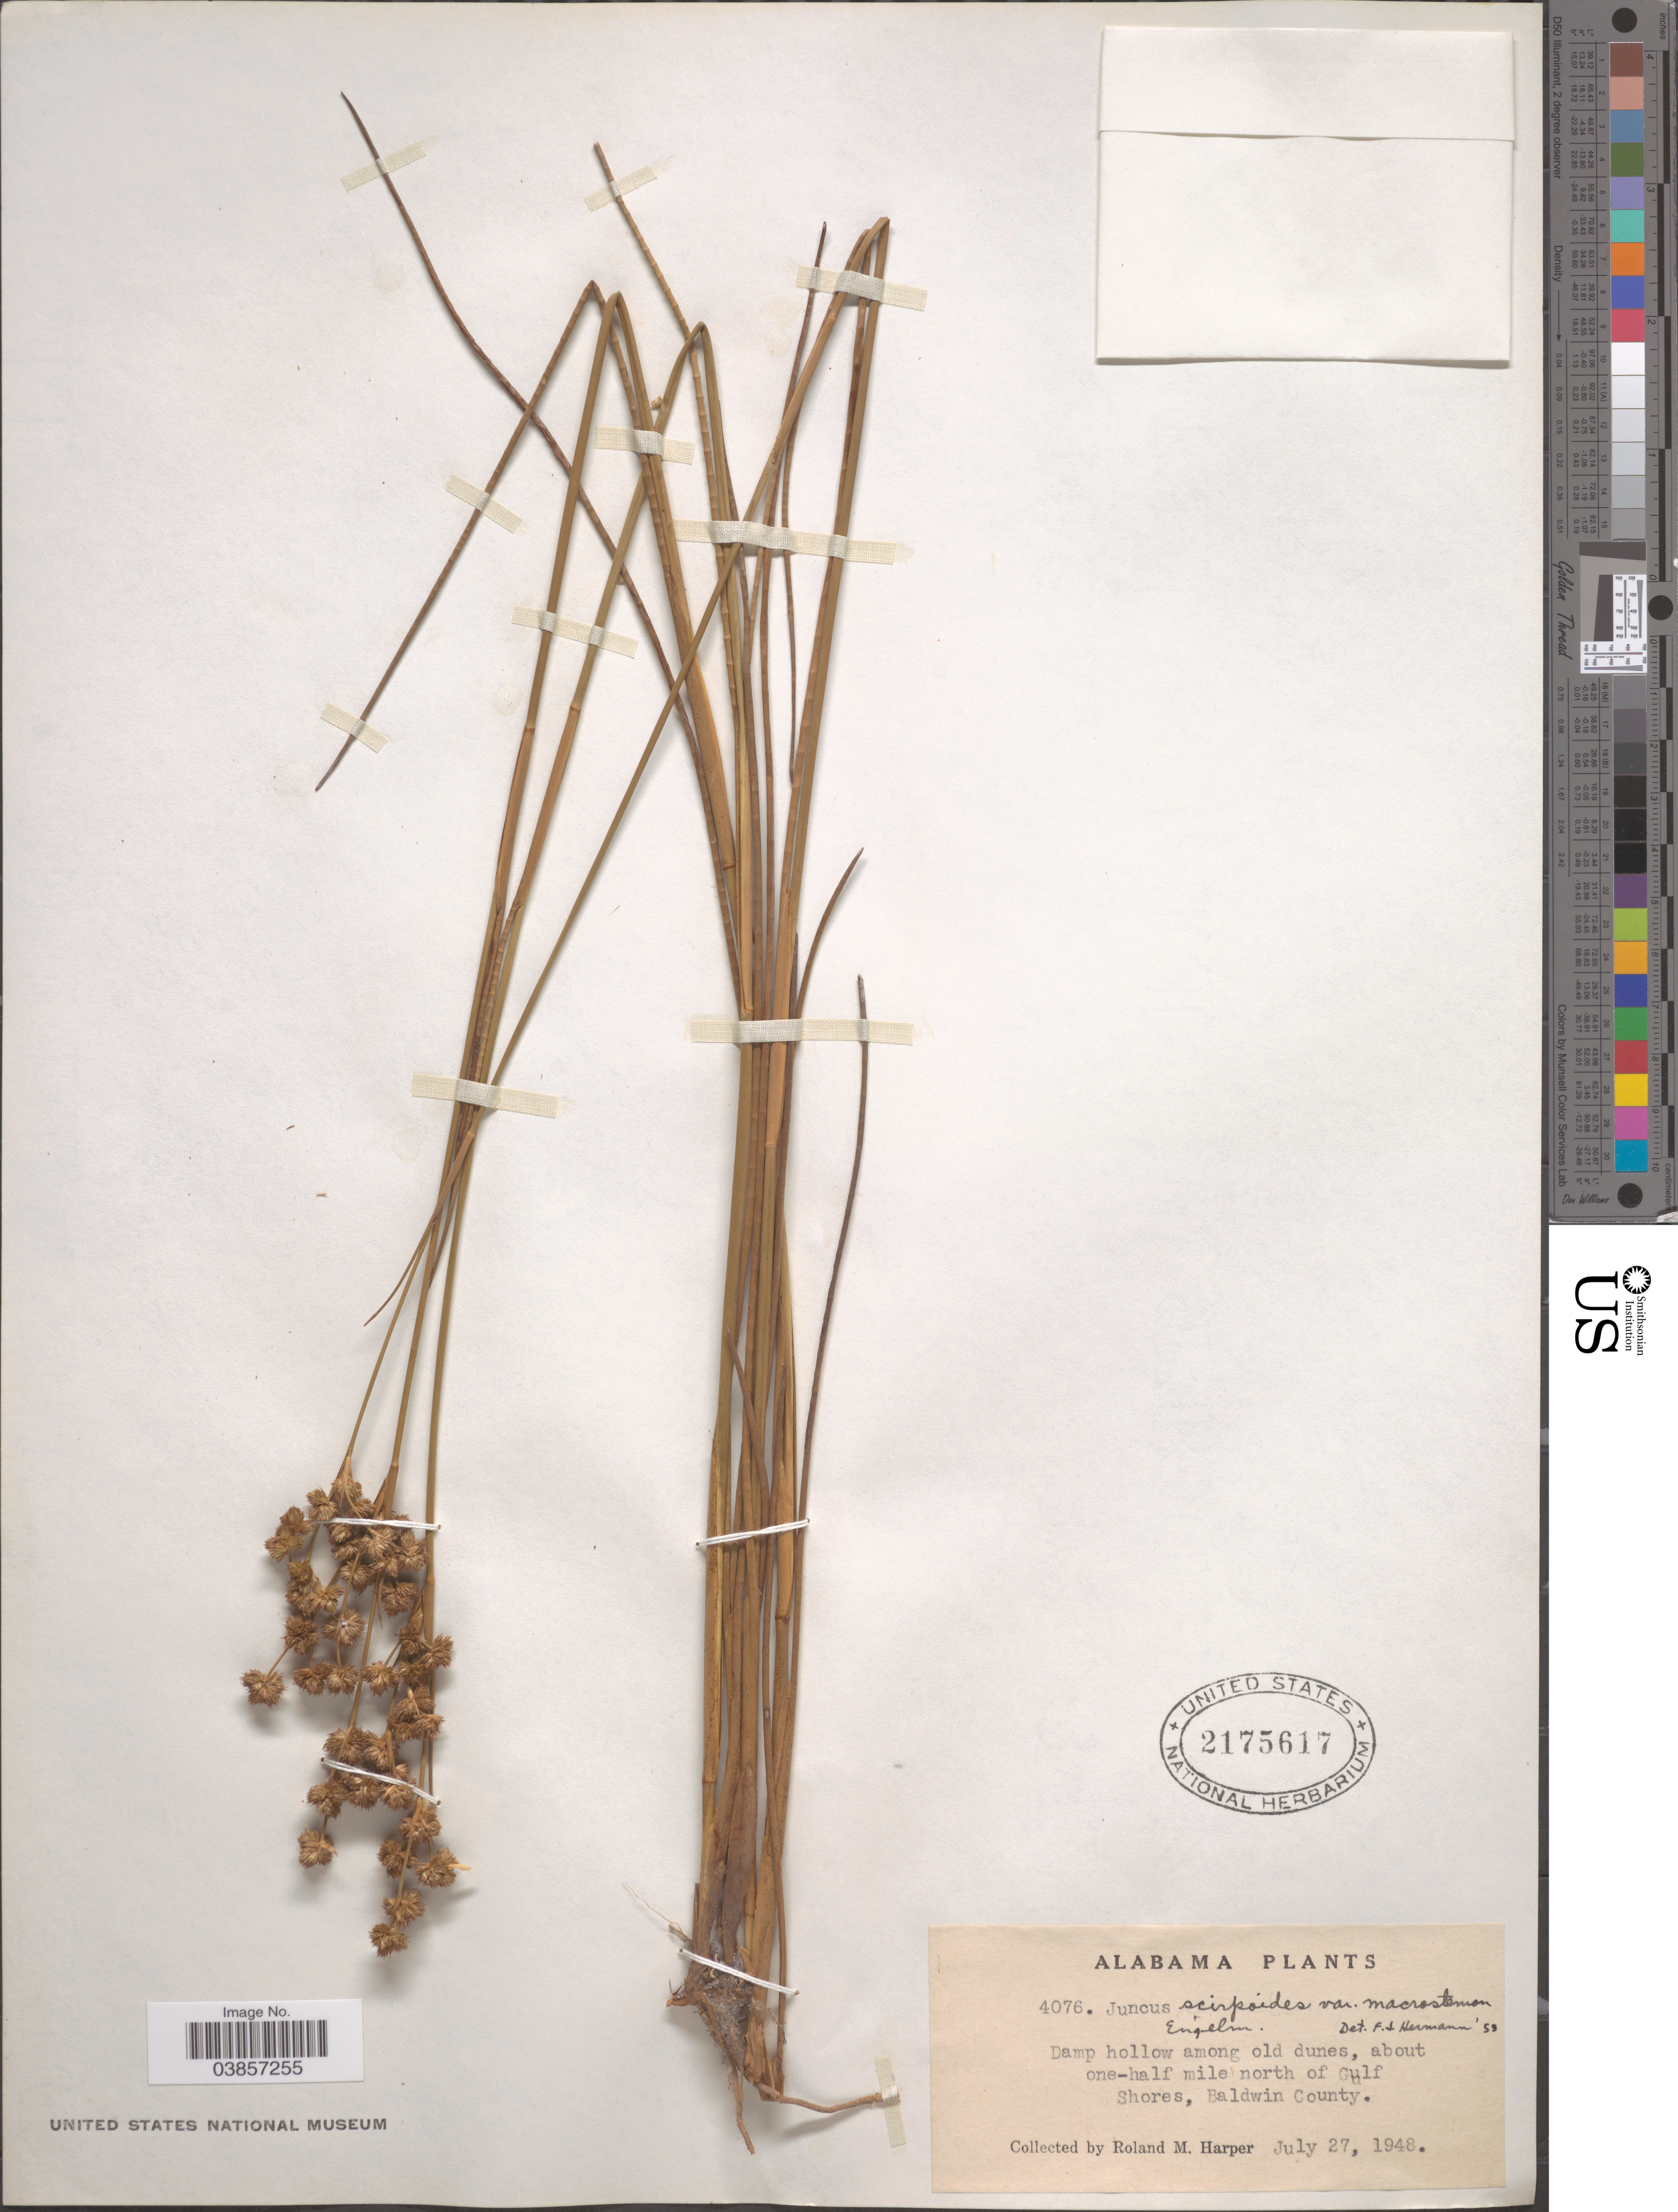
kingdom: Plantae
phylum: Tracheophyta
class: Liliopsida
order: Poales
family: Juncaceae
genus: Juncus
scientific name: Juncus scirpoides var. macrostemon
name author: (J. Gay ex Laharpe) Engelm.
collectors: R. M. Harper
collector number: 4076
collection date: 1948-07-27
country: United States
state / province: Alabama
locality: Damp hollow among old dunes, about one-half mile north of Gulf Shores, Baldwin County.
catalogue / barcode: US 2175617